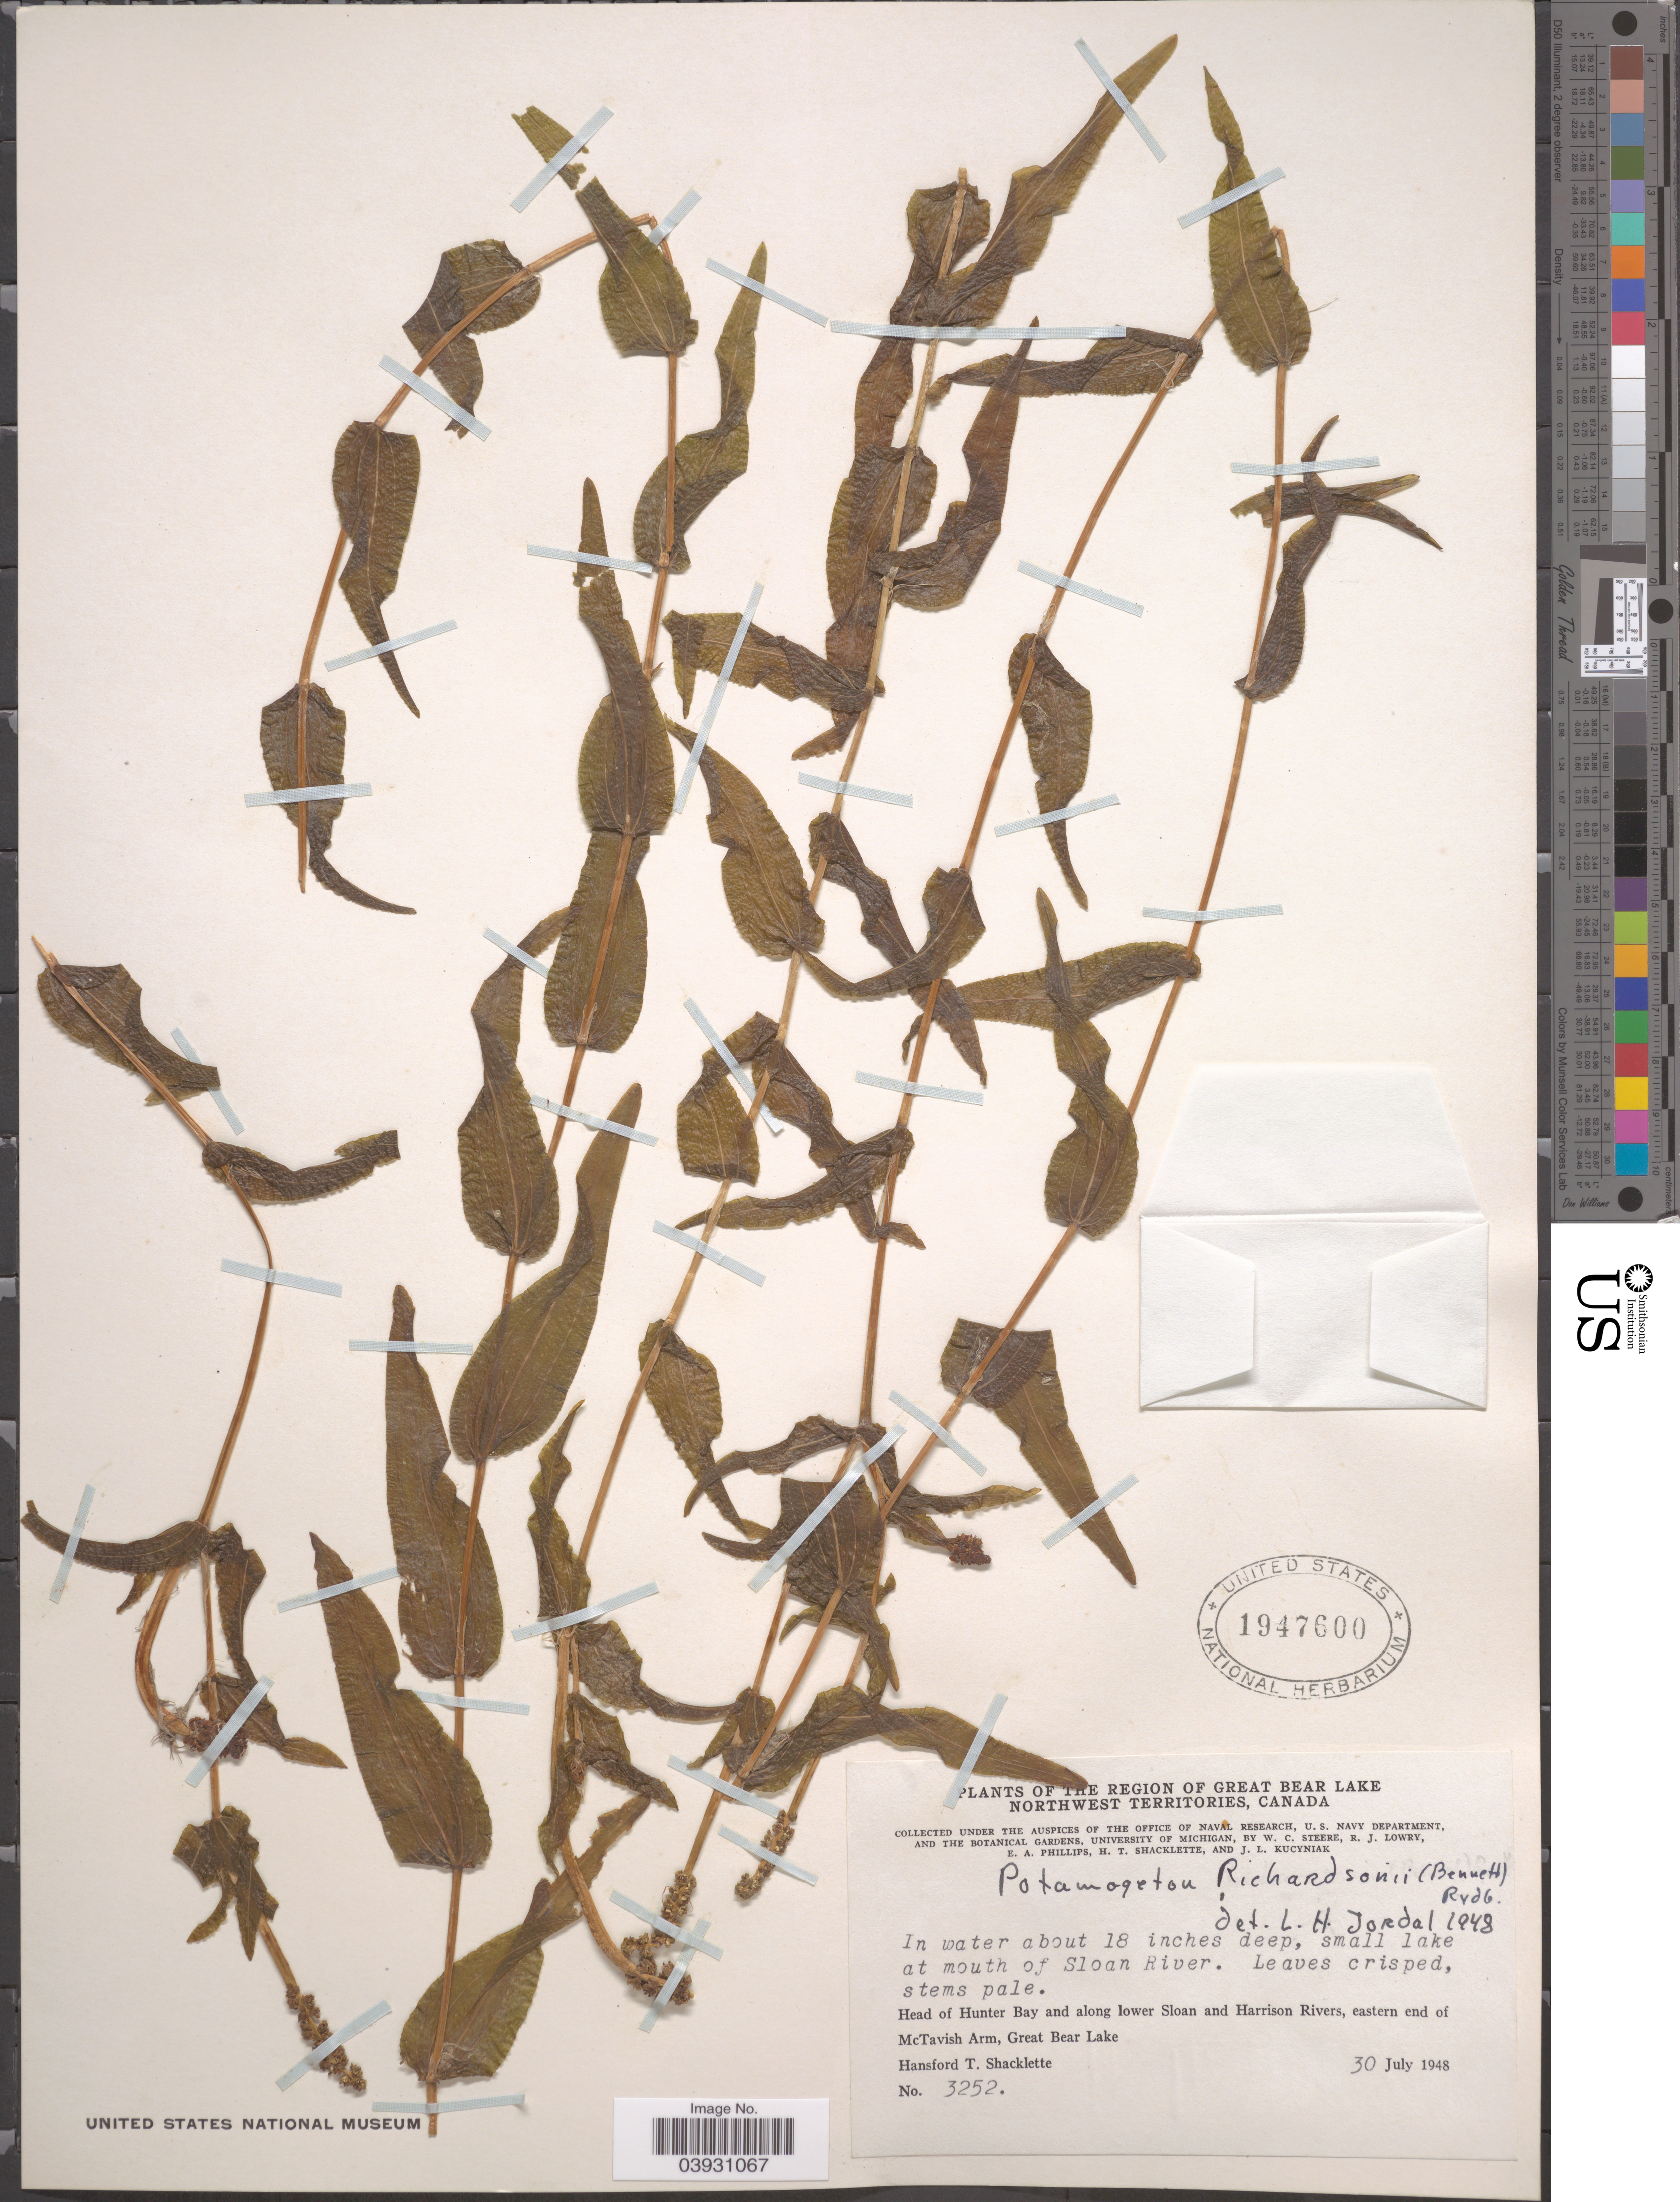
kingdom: Plantae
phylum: Tracheophyta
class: Liliopsida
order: Alismatales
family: Potamogetonaceae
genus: Potamogeton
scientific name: Potamogeton richardsonii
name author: (A.W. Benn.) Rydb.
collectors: W. C. Steere, R. Lowry, E. Phillips, H. Shacklette & J. Kucyniak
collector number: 3252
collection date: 1948-07-30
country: Canada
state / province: Northwest Territories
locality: Region of Great Bear Lake Northwest Territories. Small lake at mouth of Sloan River. Head of Hunter Bay and along lower Sloan and Harrison Rivers, eastern end of McTavish Arm, Great Bear Lake.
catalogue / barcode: US 1947600